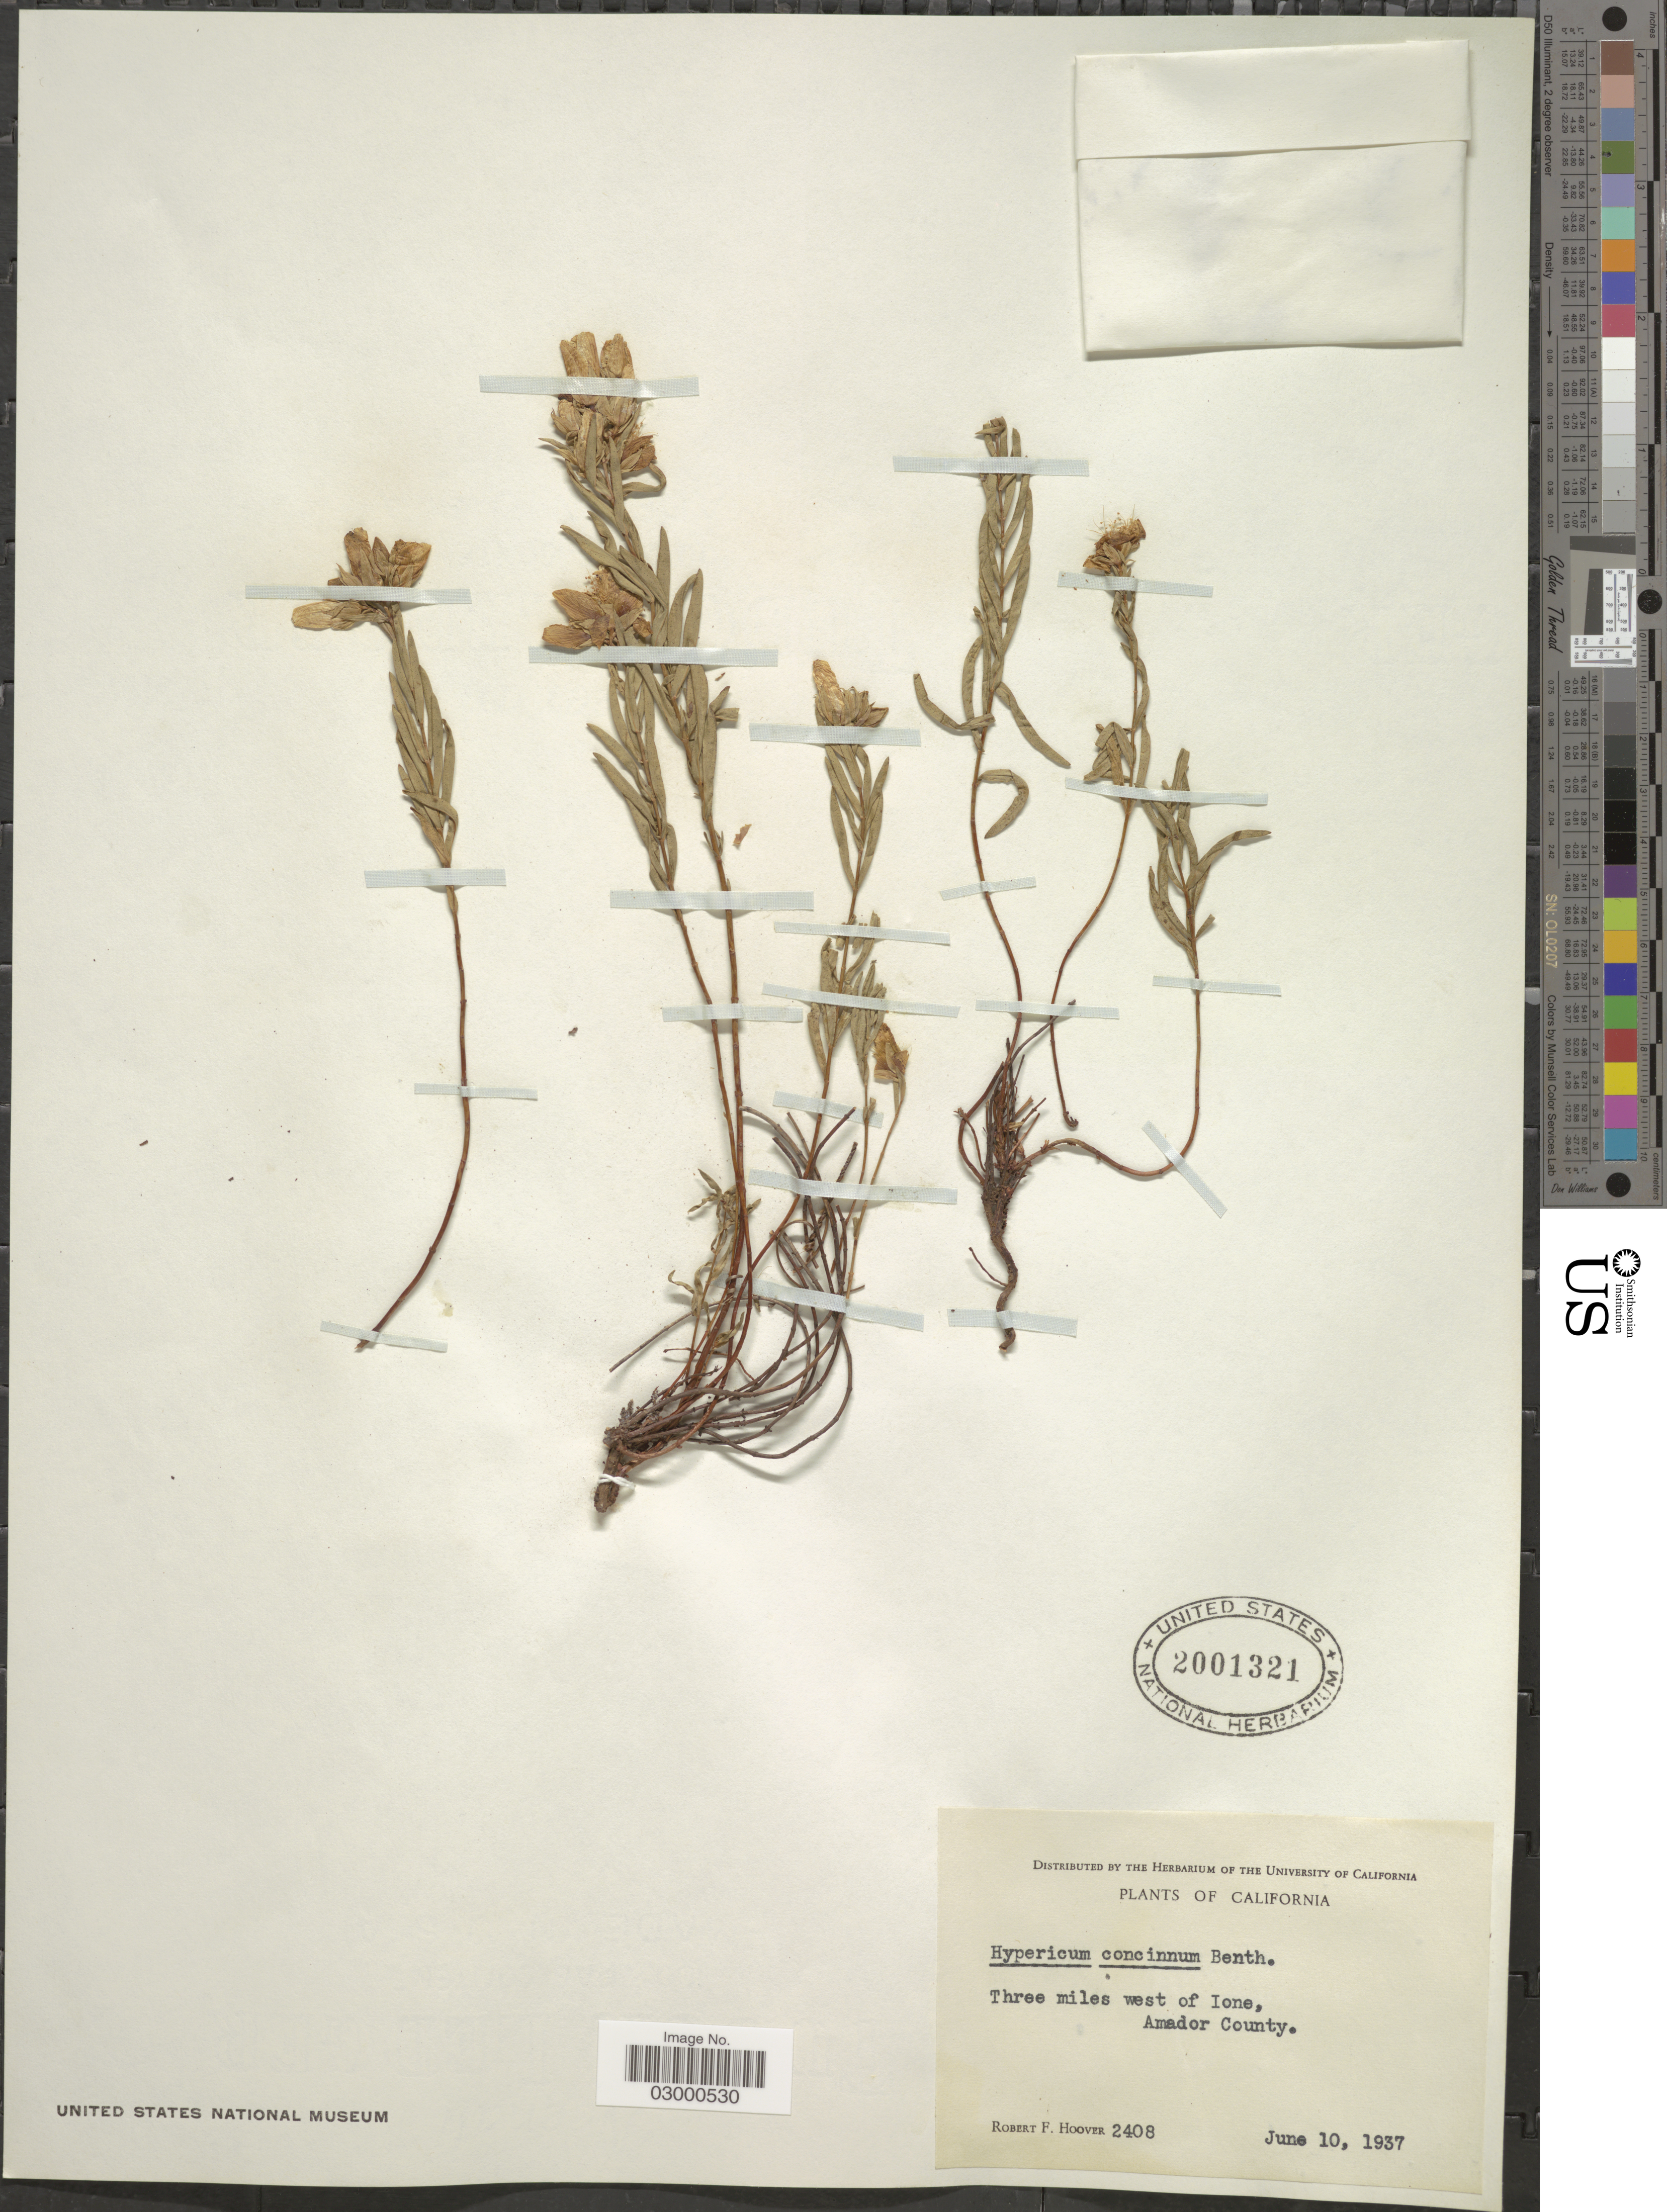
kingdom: Plantae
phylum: Tracheophyta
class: Magnoliopsida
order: Malpighiales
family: Hypericaceae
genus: Hypericum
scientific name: Hypericum concinnum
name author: Benth.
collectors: R. F. Hoover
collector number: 2408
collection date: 1937-06-10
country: United States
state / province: California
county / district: Amador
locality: Three miles west of Ione, Amador County.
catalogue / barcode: US 2001321